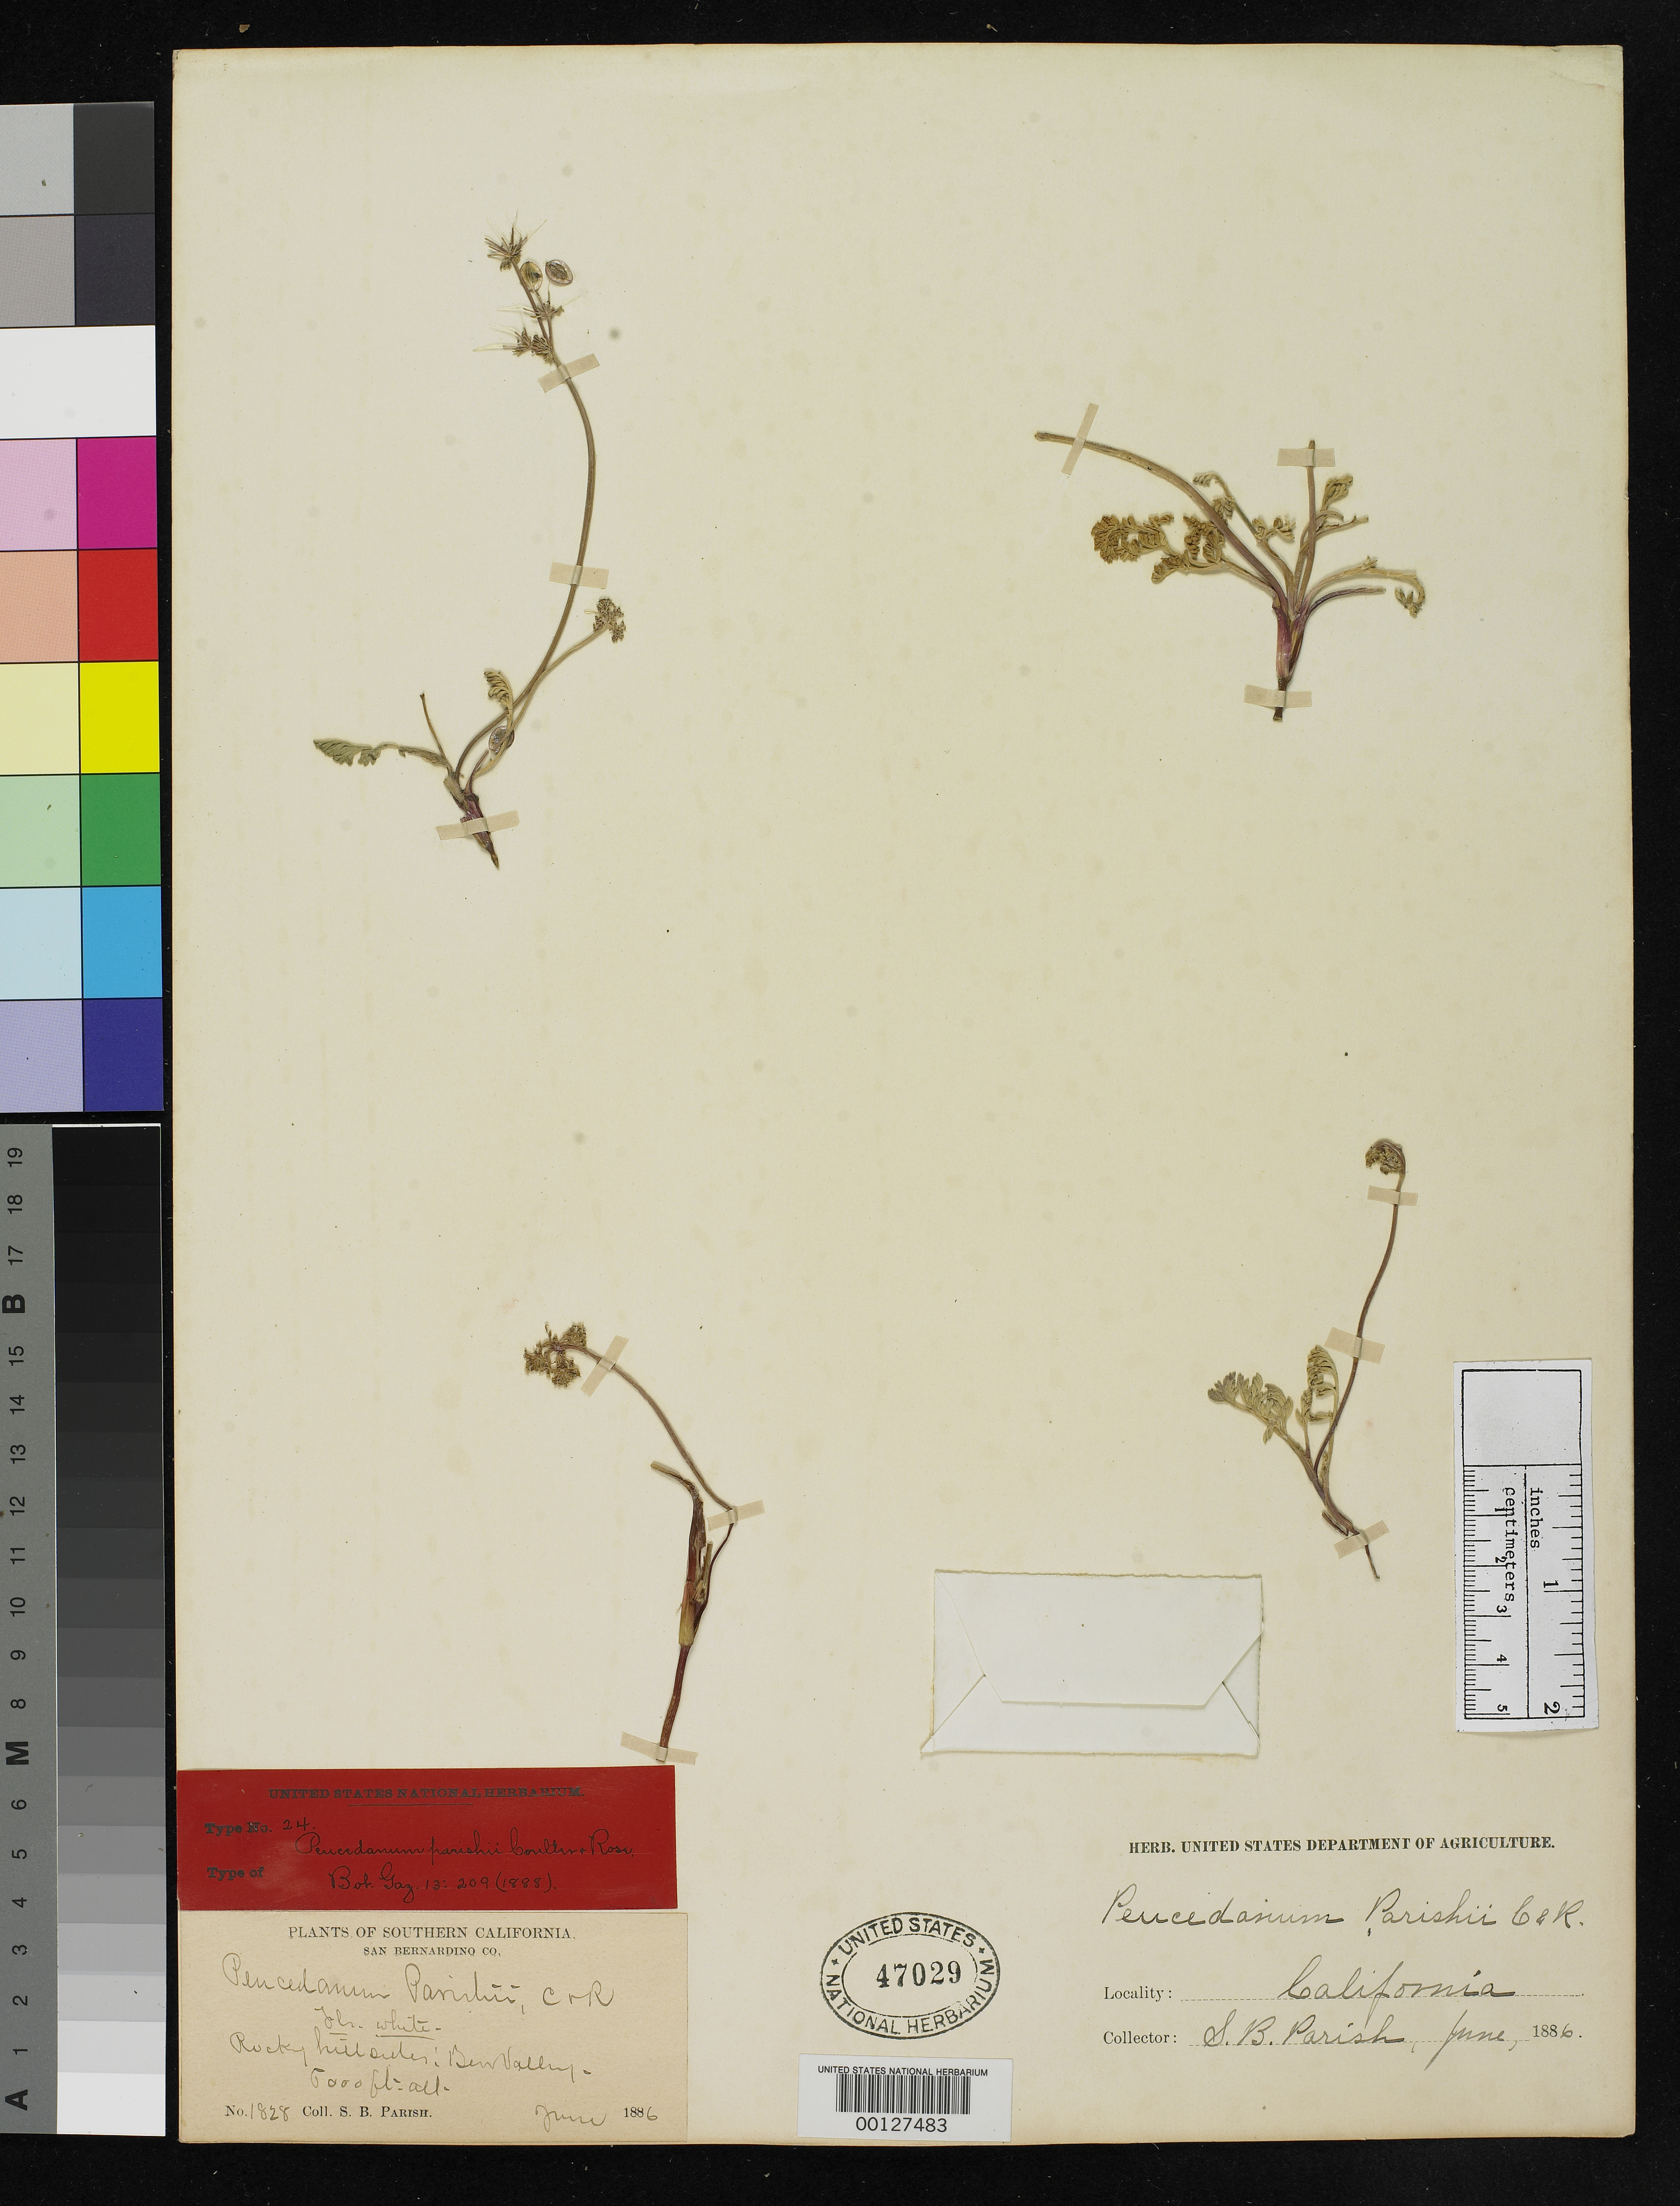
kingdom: Plantae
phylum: Tracheophyta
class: Magnoliopsida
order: Apiales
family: Apiaceae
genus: Peucedanum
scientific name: Peucedanum parishii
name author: J.M. Coult. & Rose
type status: Syntype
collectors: S. B. Parish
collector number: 1828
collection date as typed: Jun 1886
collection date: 1886-06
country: United States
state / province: California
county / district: San Bernardino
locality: Bear Valley.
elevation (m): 1829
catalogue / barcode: US 47029